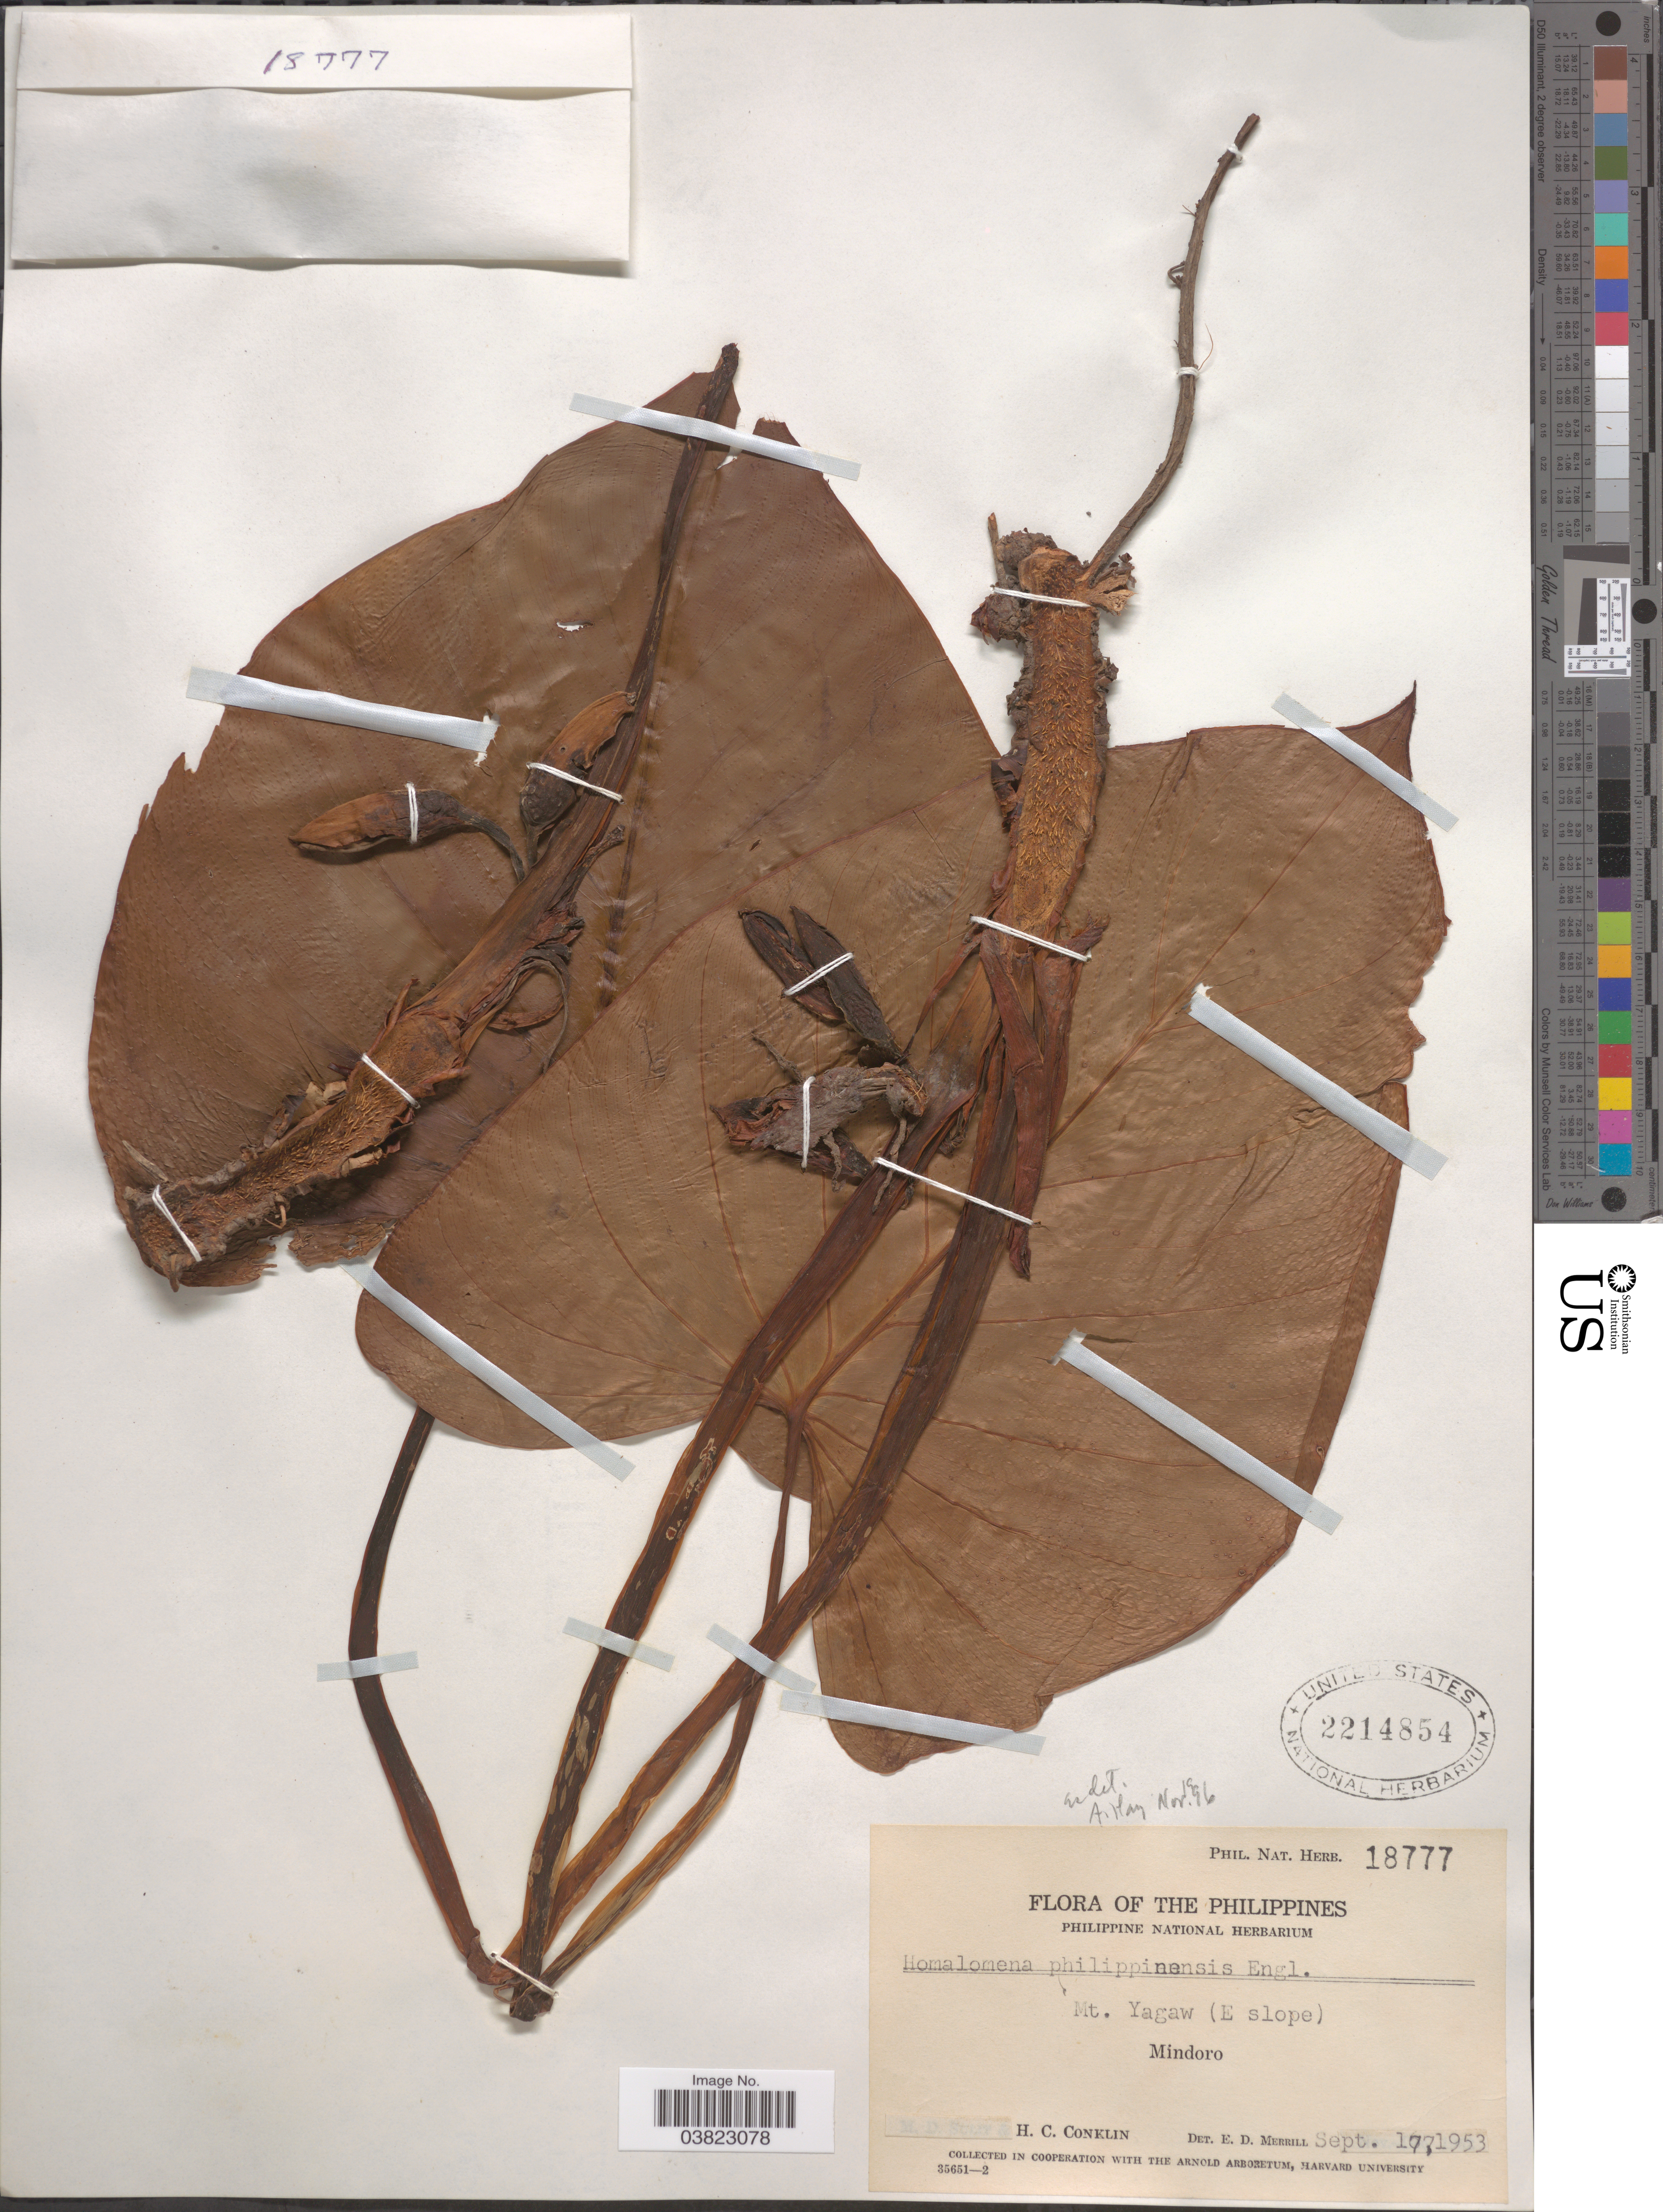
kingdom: Plantae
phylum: Tracheophyta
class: Liliopsida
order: Alismatales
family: Araceae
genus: Homalomena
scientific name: Homalomena philippinensis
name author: Engl.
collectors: H. Conklin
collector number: Phil. Nat. Herb. 18777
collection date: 1953-09-17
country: Philippines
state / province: Mimaropa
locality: Mt. Yagaw (E slope) Mindoro.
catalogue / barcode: US 2214854